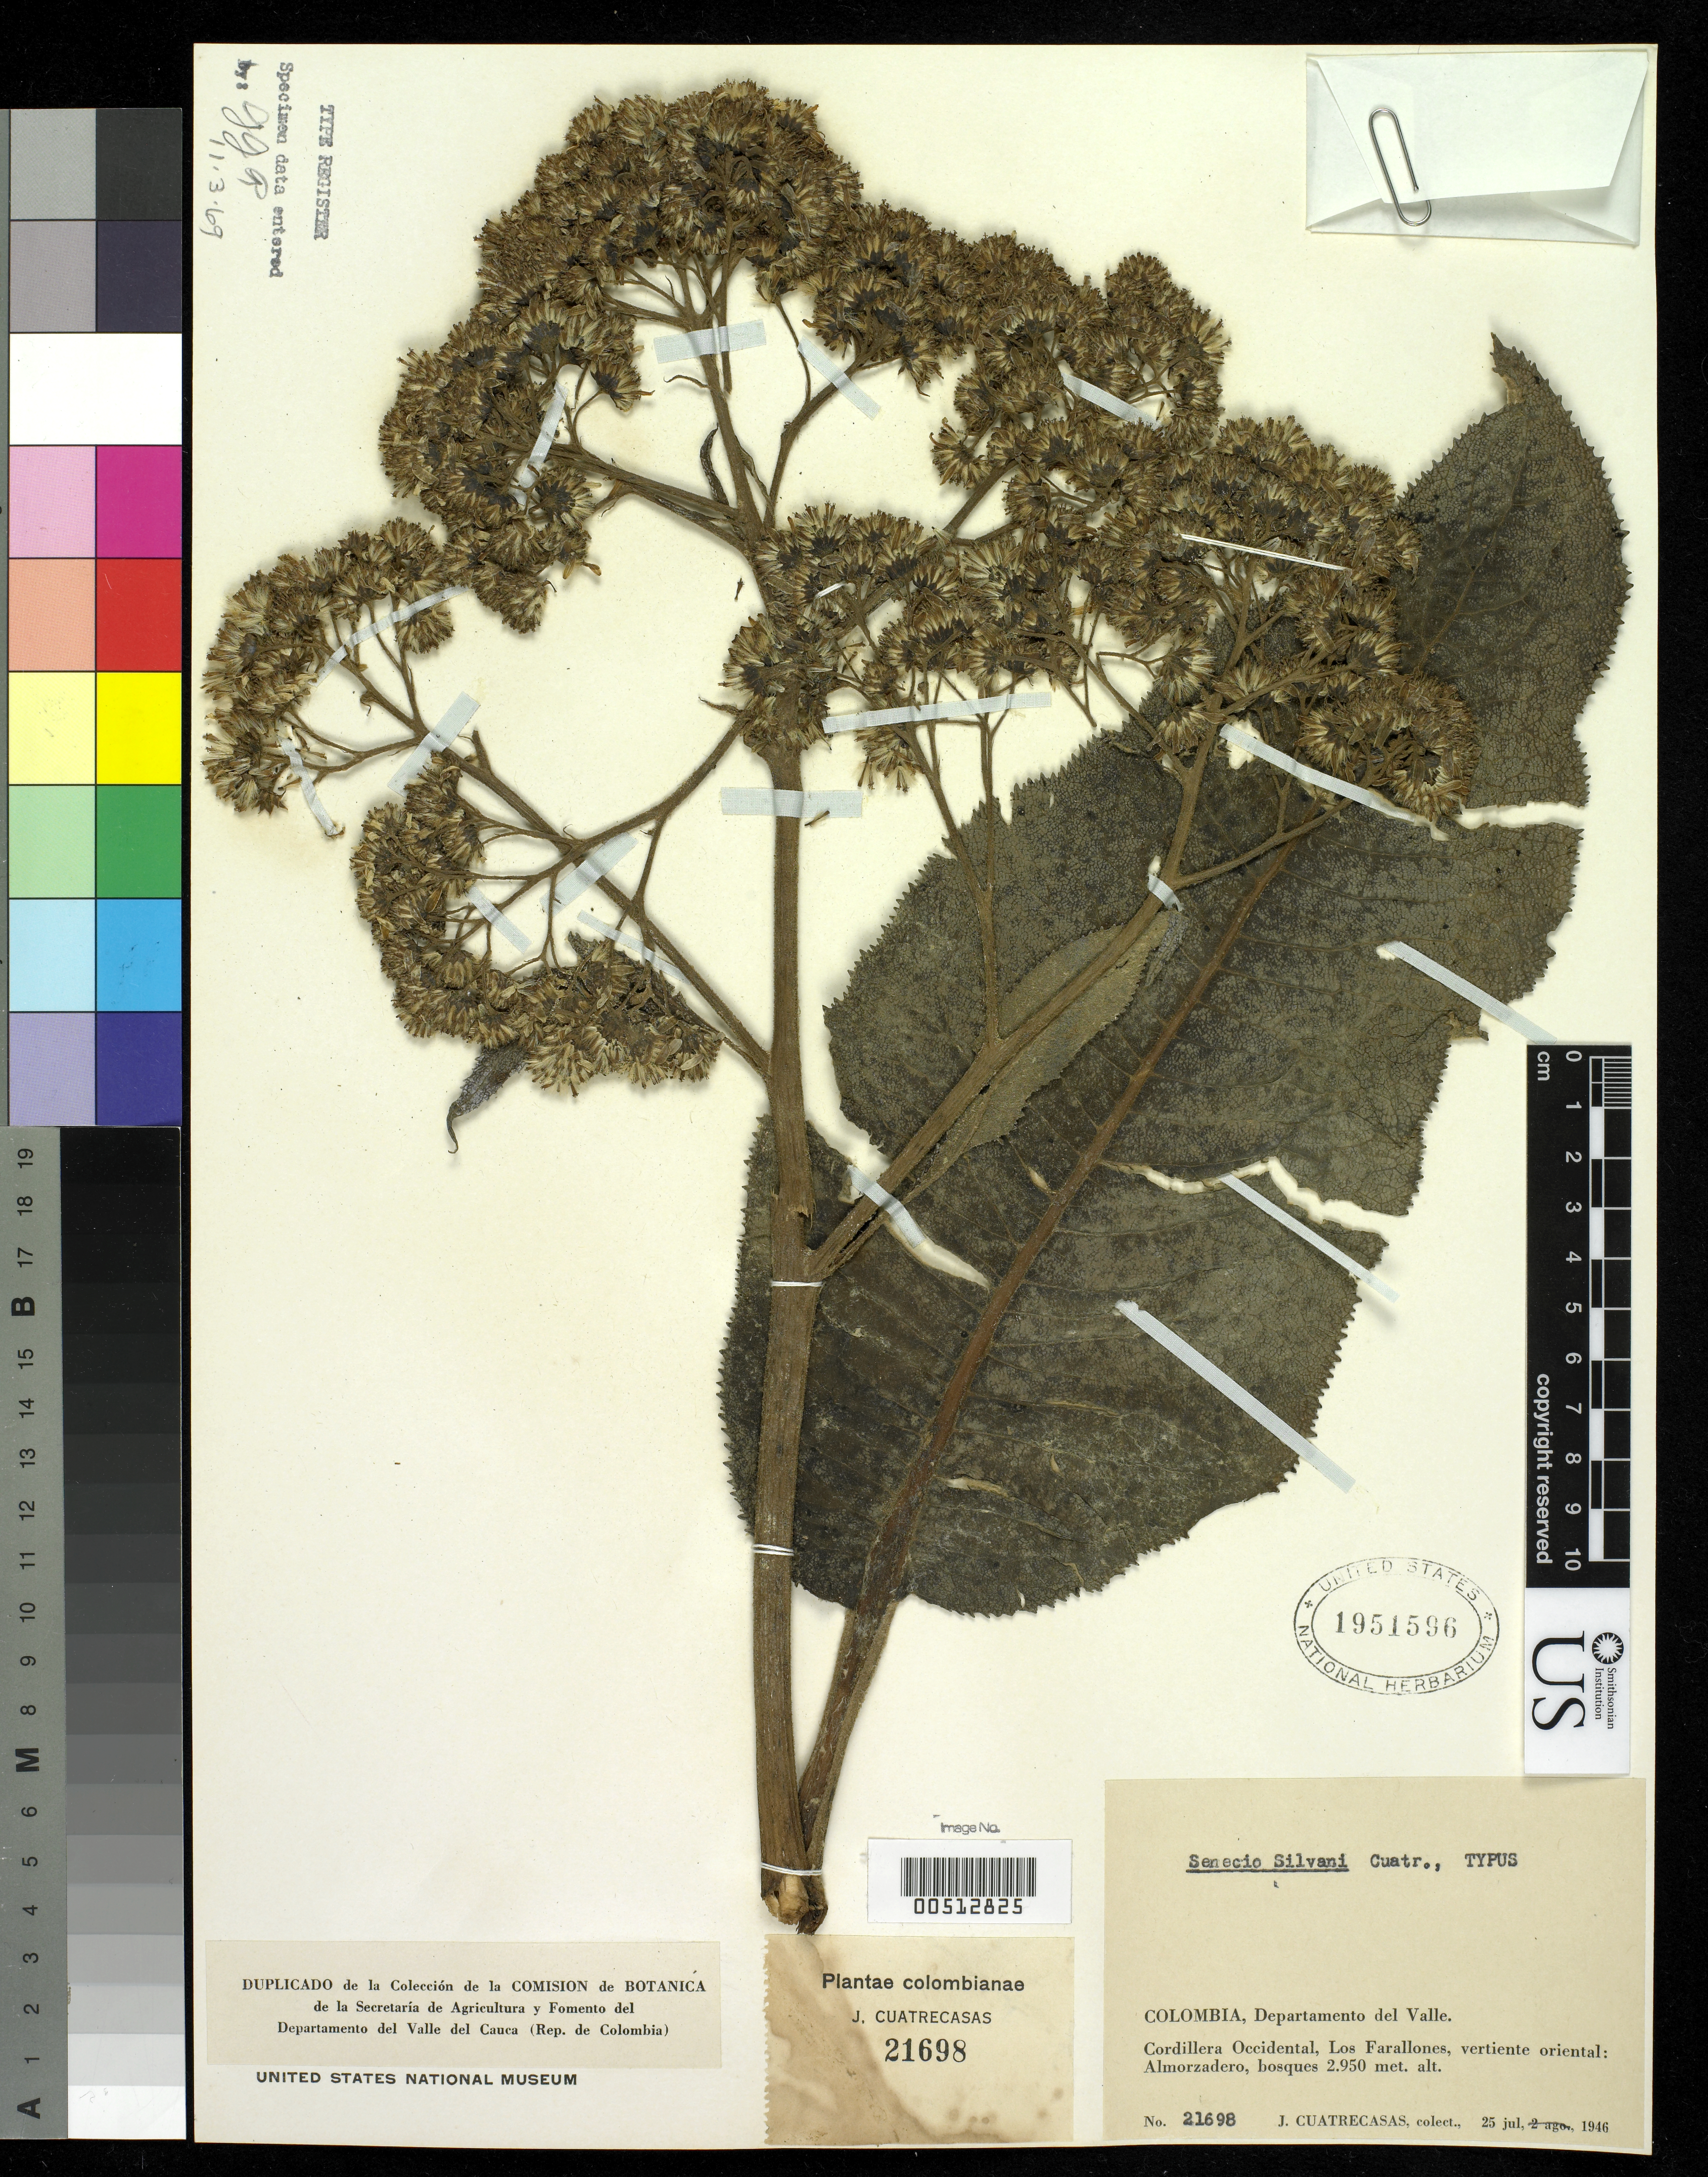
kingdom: Plantae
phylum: Tracheophyta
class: Magnoliopsida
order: Asterales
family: Asteraceae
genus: Senecio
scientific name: Senecio silvanii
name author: Cuatrec.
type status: Isotype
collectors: J. Cuatrecasas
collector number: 21698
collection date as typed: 25 Jul 1946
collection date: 1946-07-25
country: Colombia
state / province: Valle del Cauca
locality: Cordillera Occidental, vertiente oriental de los Farallones: Almorzadero.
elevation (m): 2950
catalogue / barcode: US 1951596